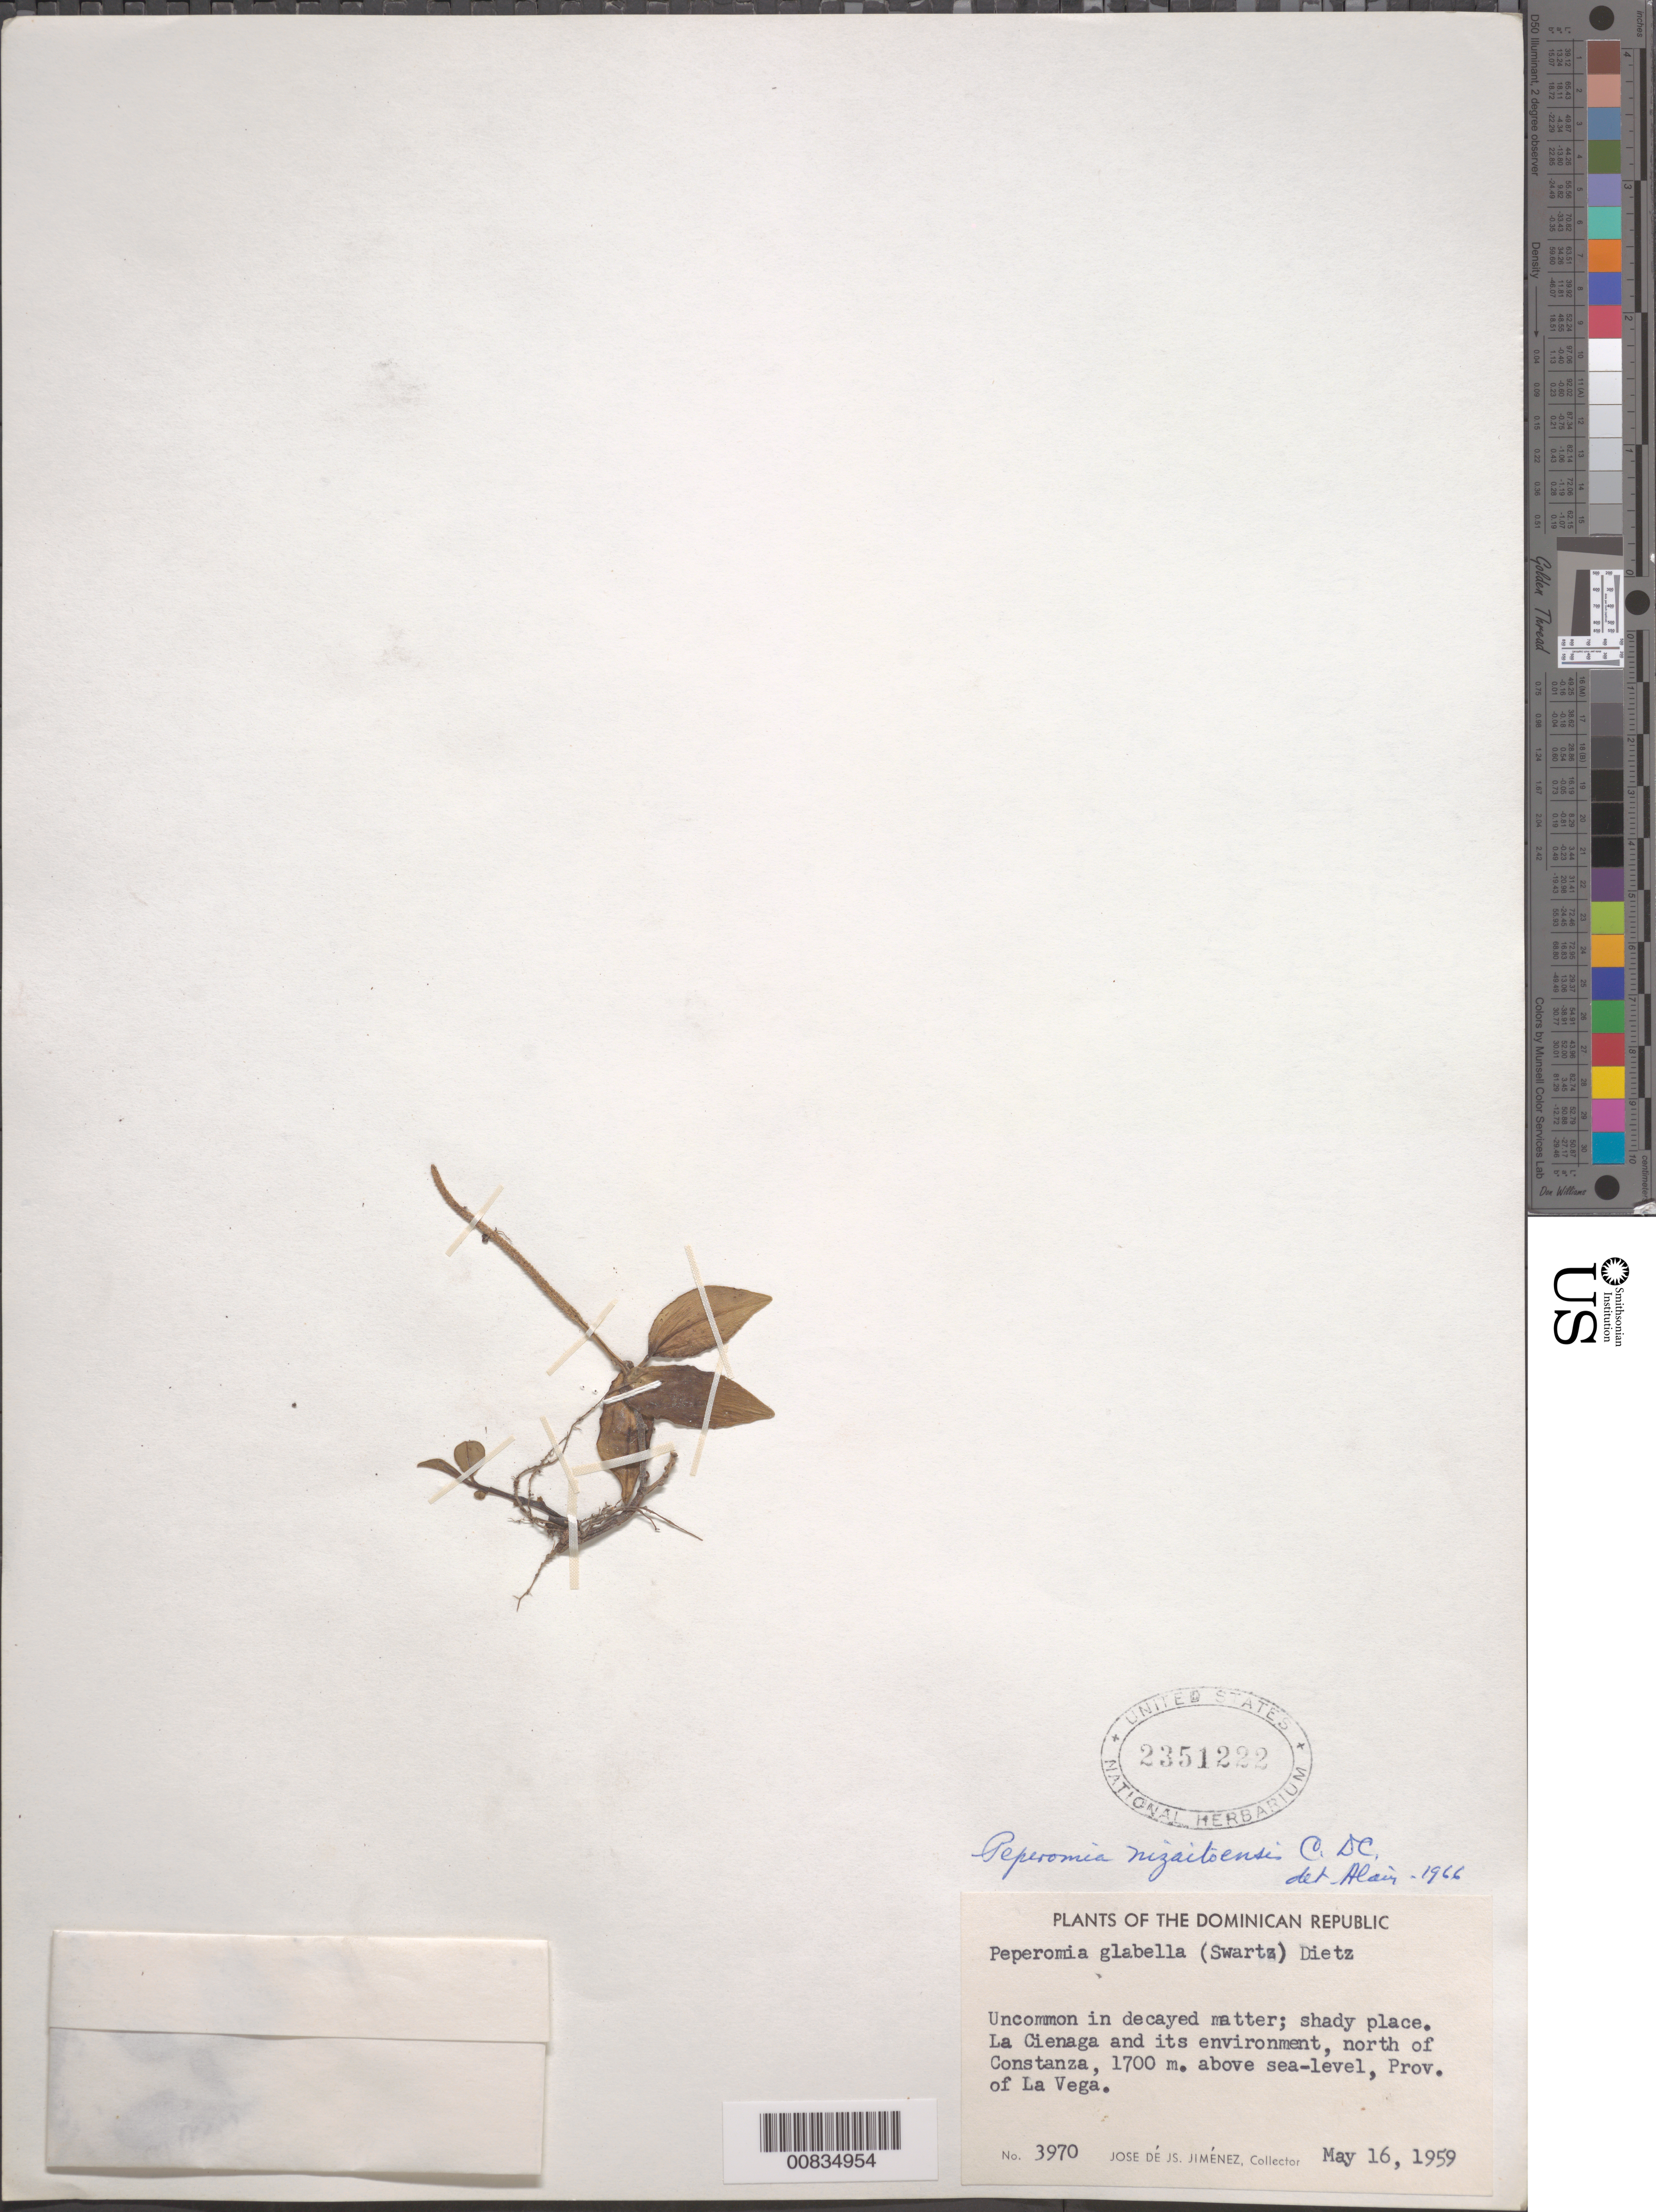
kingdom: Plantae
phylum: Tracheophyta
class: Magnoliopsida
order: Piperales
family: Piperaceae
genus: Peperomia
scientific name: Peperomia nizaitoensis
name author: C. DC.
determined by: Liogier, Alain H.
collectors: J. J. Jiménez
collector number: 3970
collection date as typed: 16 May 1959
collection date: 1959-05-16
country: Dominican Republic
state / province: La Vega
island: Hispaniola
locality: La Ciénaga and its environment, north of Constanza.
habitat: Shady place.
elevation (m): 1700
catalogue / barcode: US 2351222